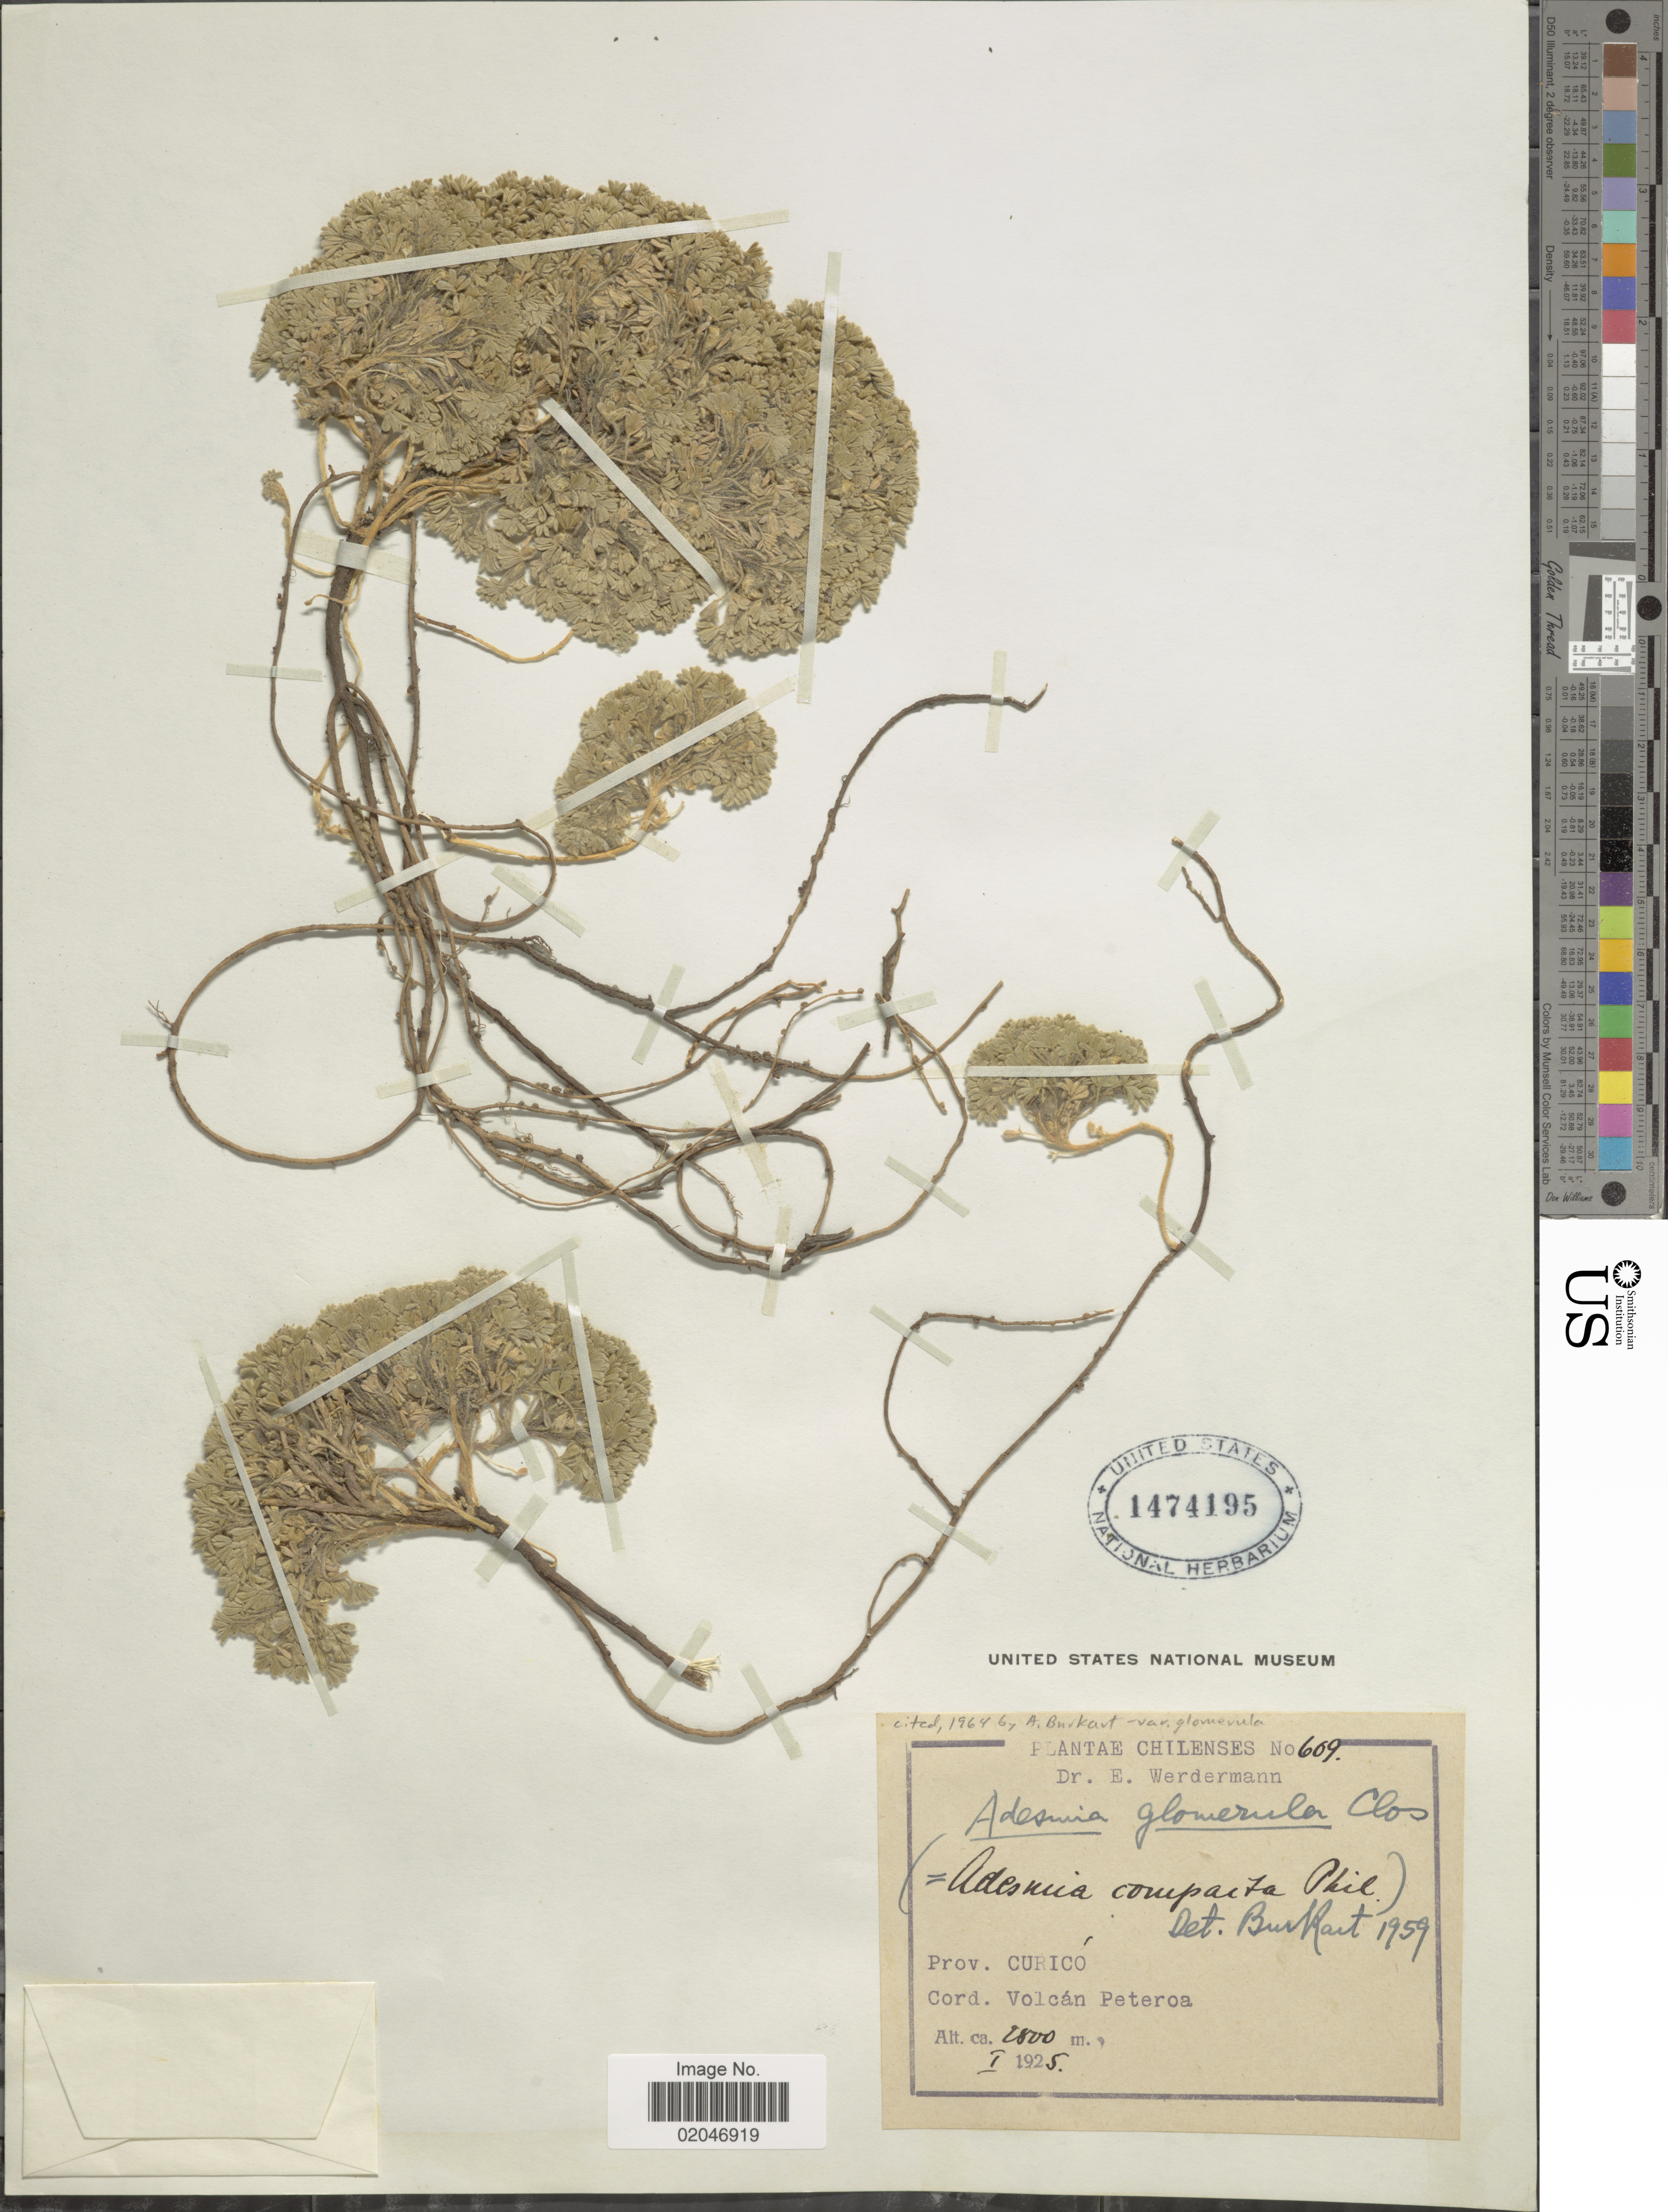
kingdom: Plantae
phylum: Tracheophyta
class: Magnoliopsida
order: Fabales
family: Fabaceae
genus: Adesmia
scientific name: Adesmia glomerula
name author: Clos in Gay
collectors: E. Werdermann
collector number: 609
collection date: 1925-01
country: Chile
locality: Prov. Curico. Cord. Volcan Peteroa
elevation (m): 2800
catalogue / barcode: US 1474195